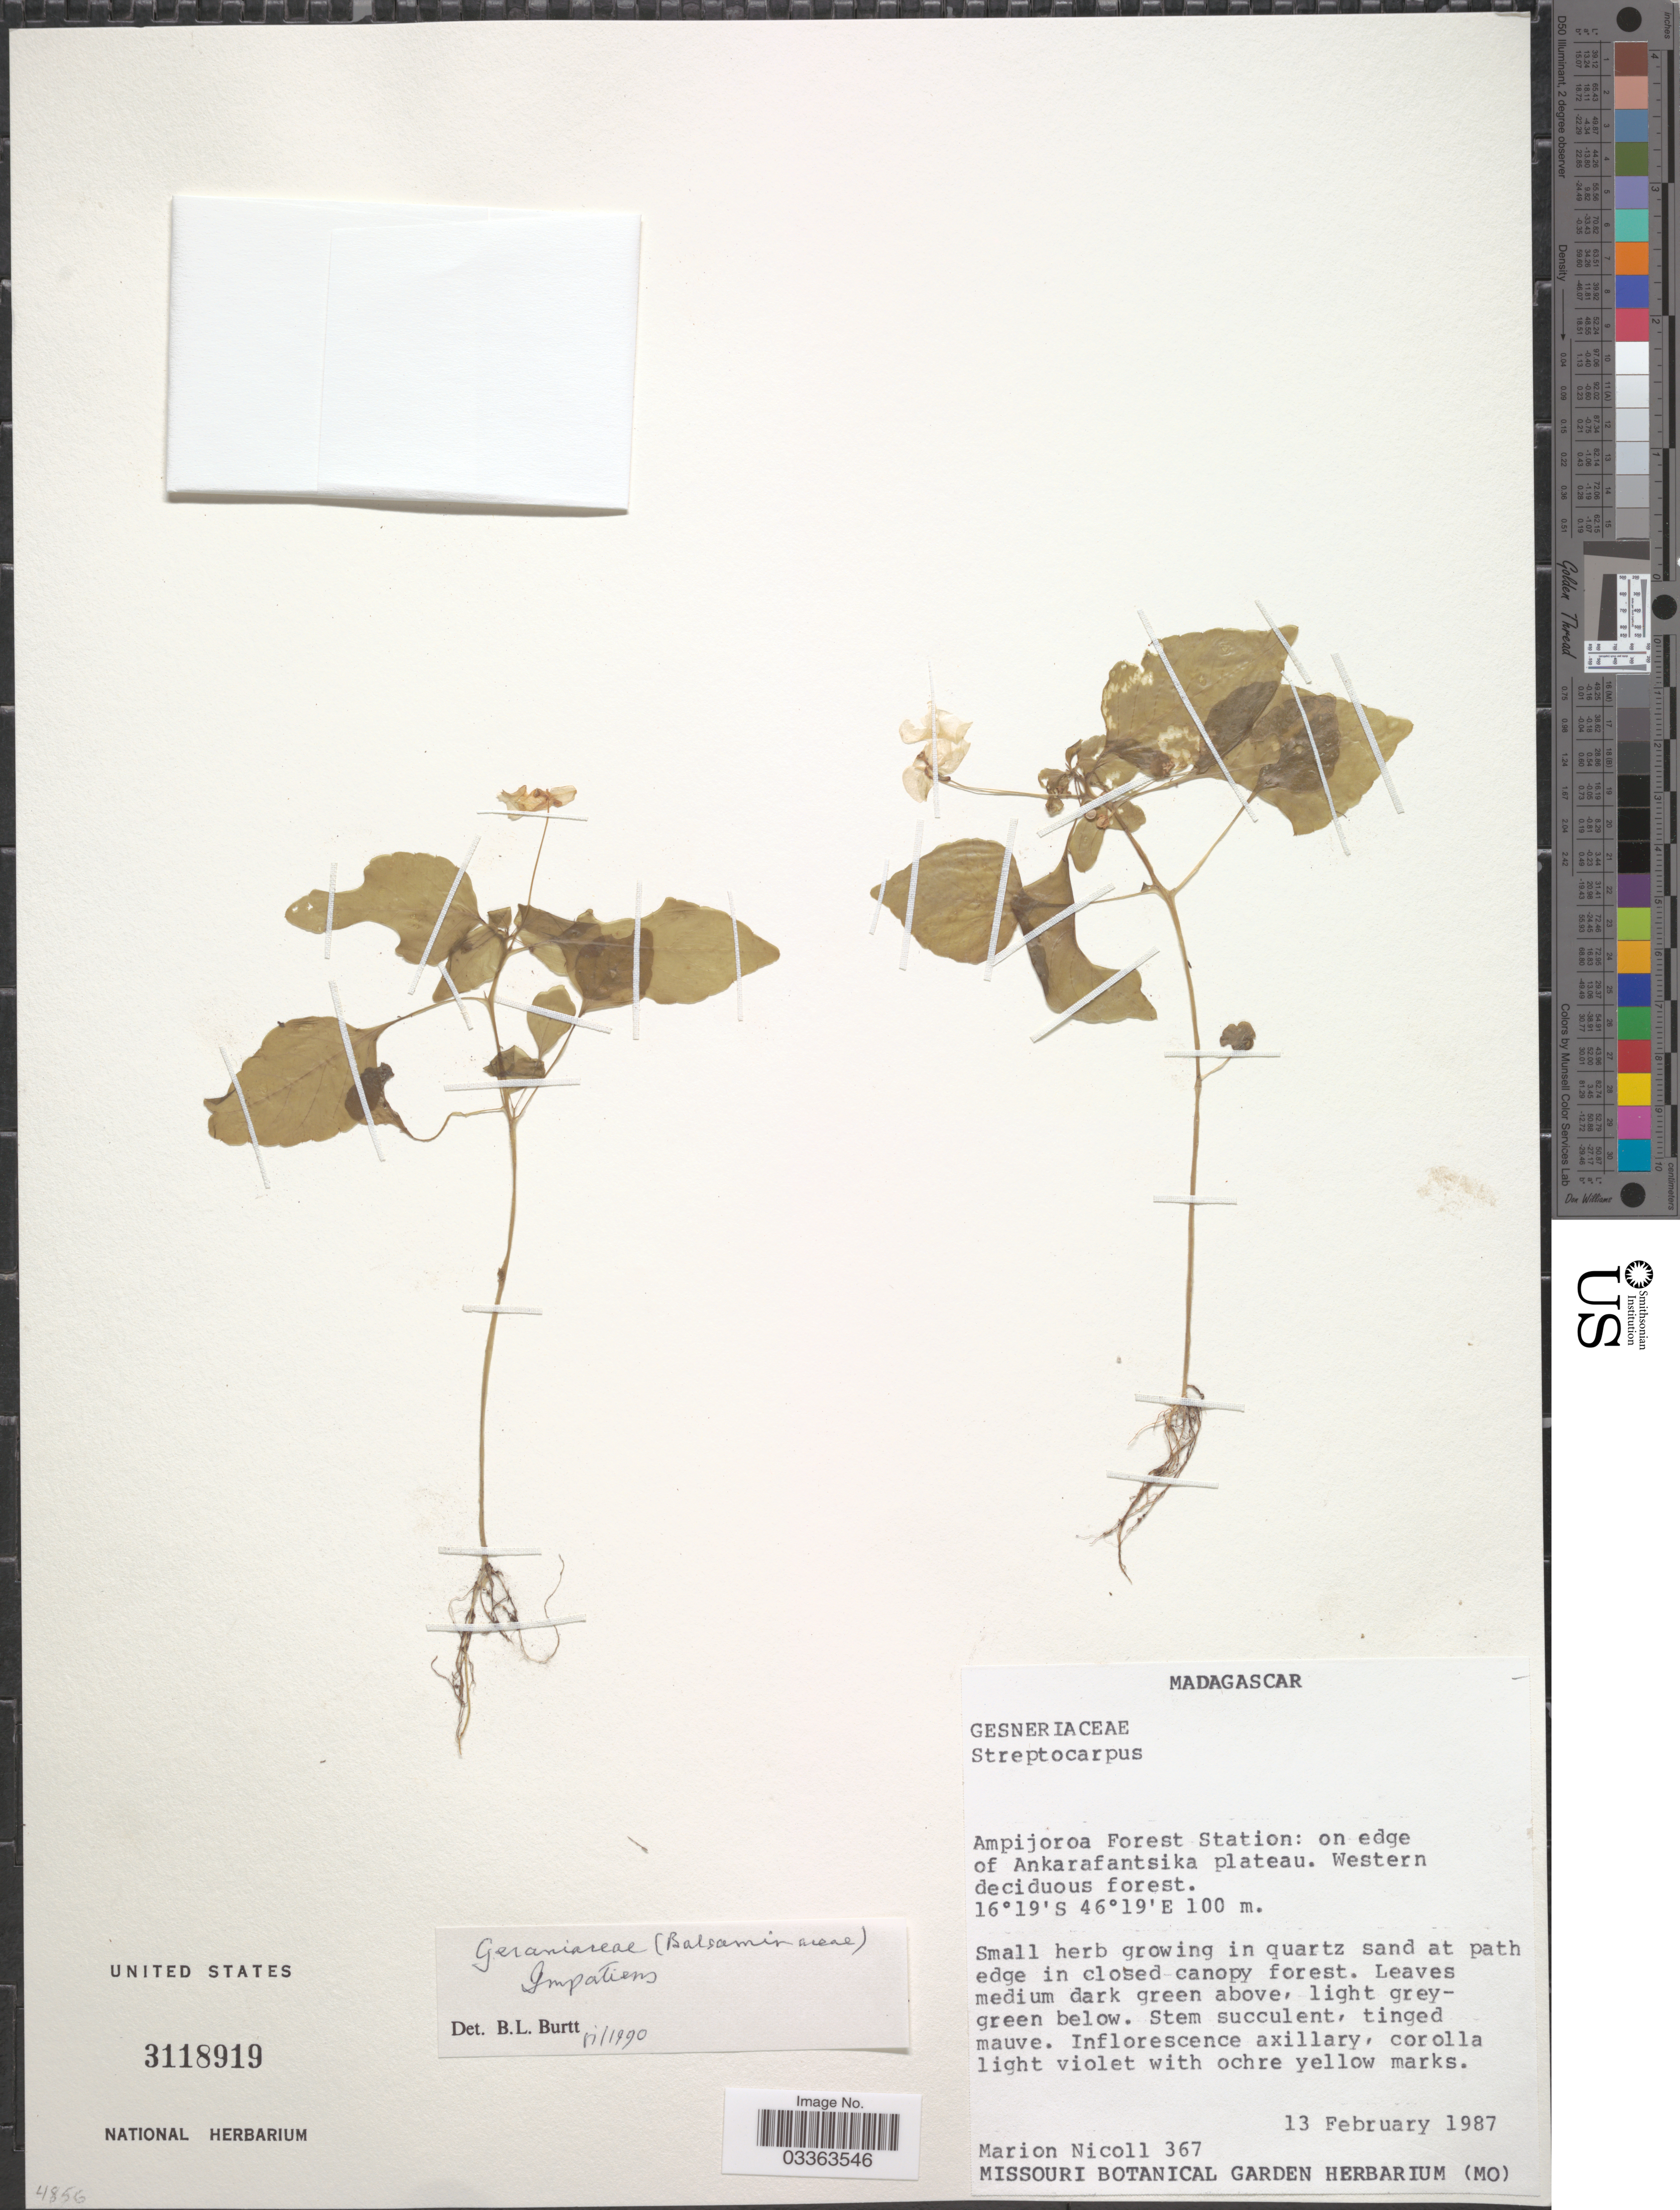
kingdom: Plantae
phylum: Tracheophyta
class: Magnoliopsida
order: Ericales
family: Balsaminaceae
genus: Impatiens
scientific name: Impatiens sp.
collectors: M. F. Nicoll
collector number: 367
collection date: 1987-02-13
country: Madagascar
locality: Ampijoroa Forest Station: On edge of Ankarafantsika plateau.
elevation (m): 100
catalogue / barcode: US 3118919